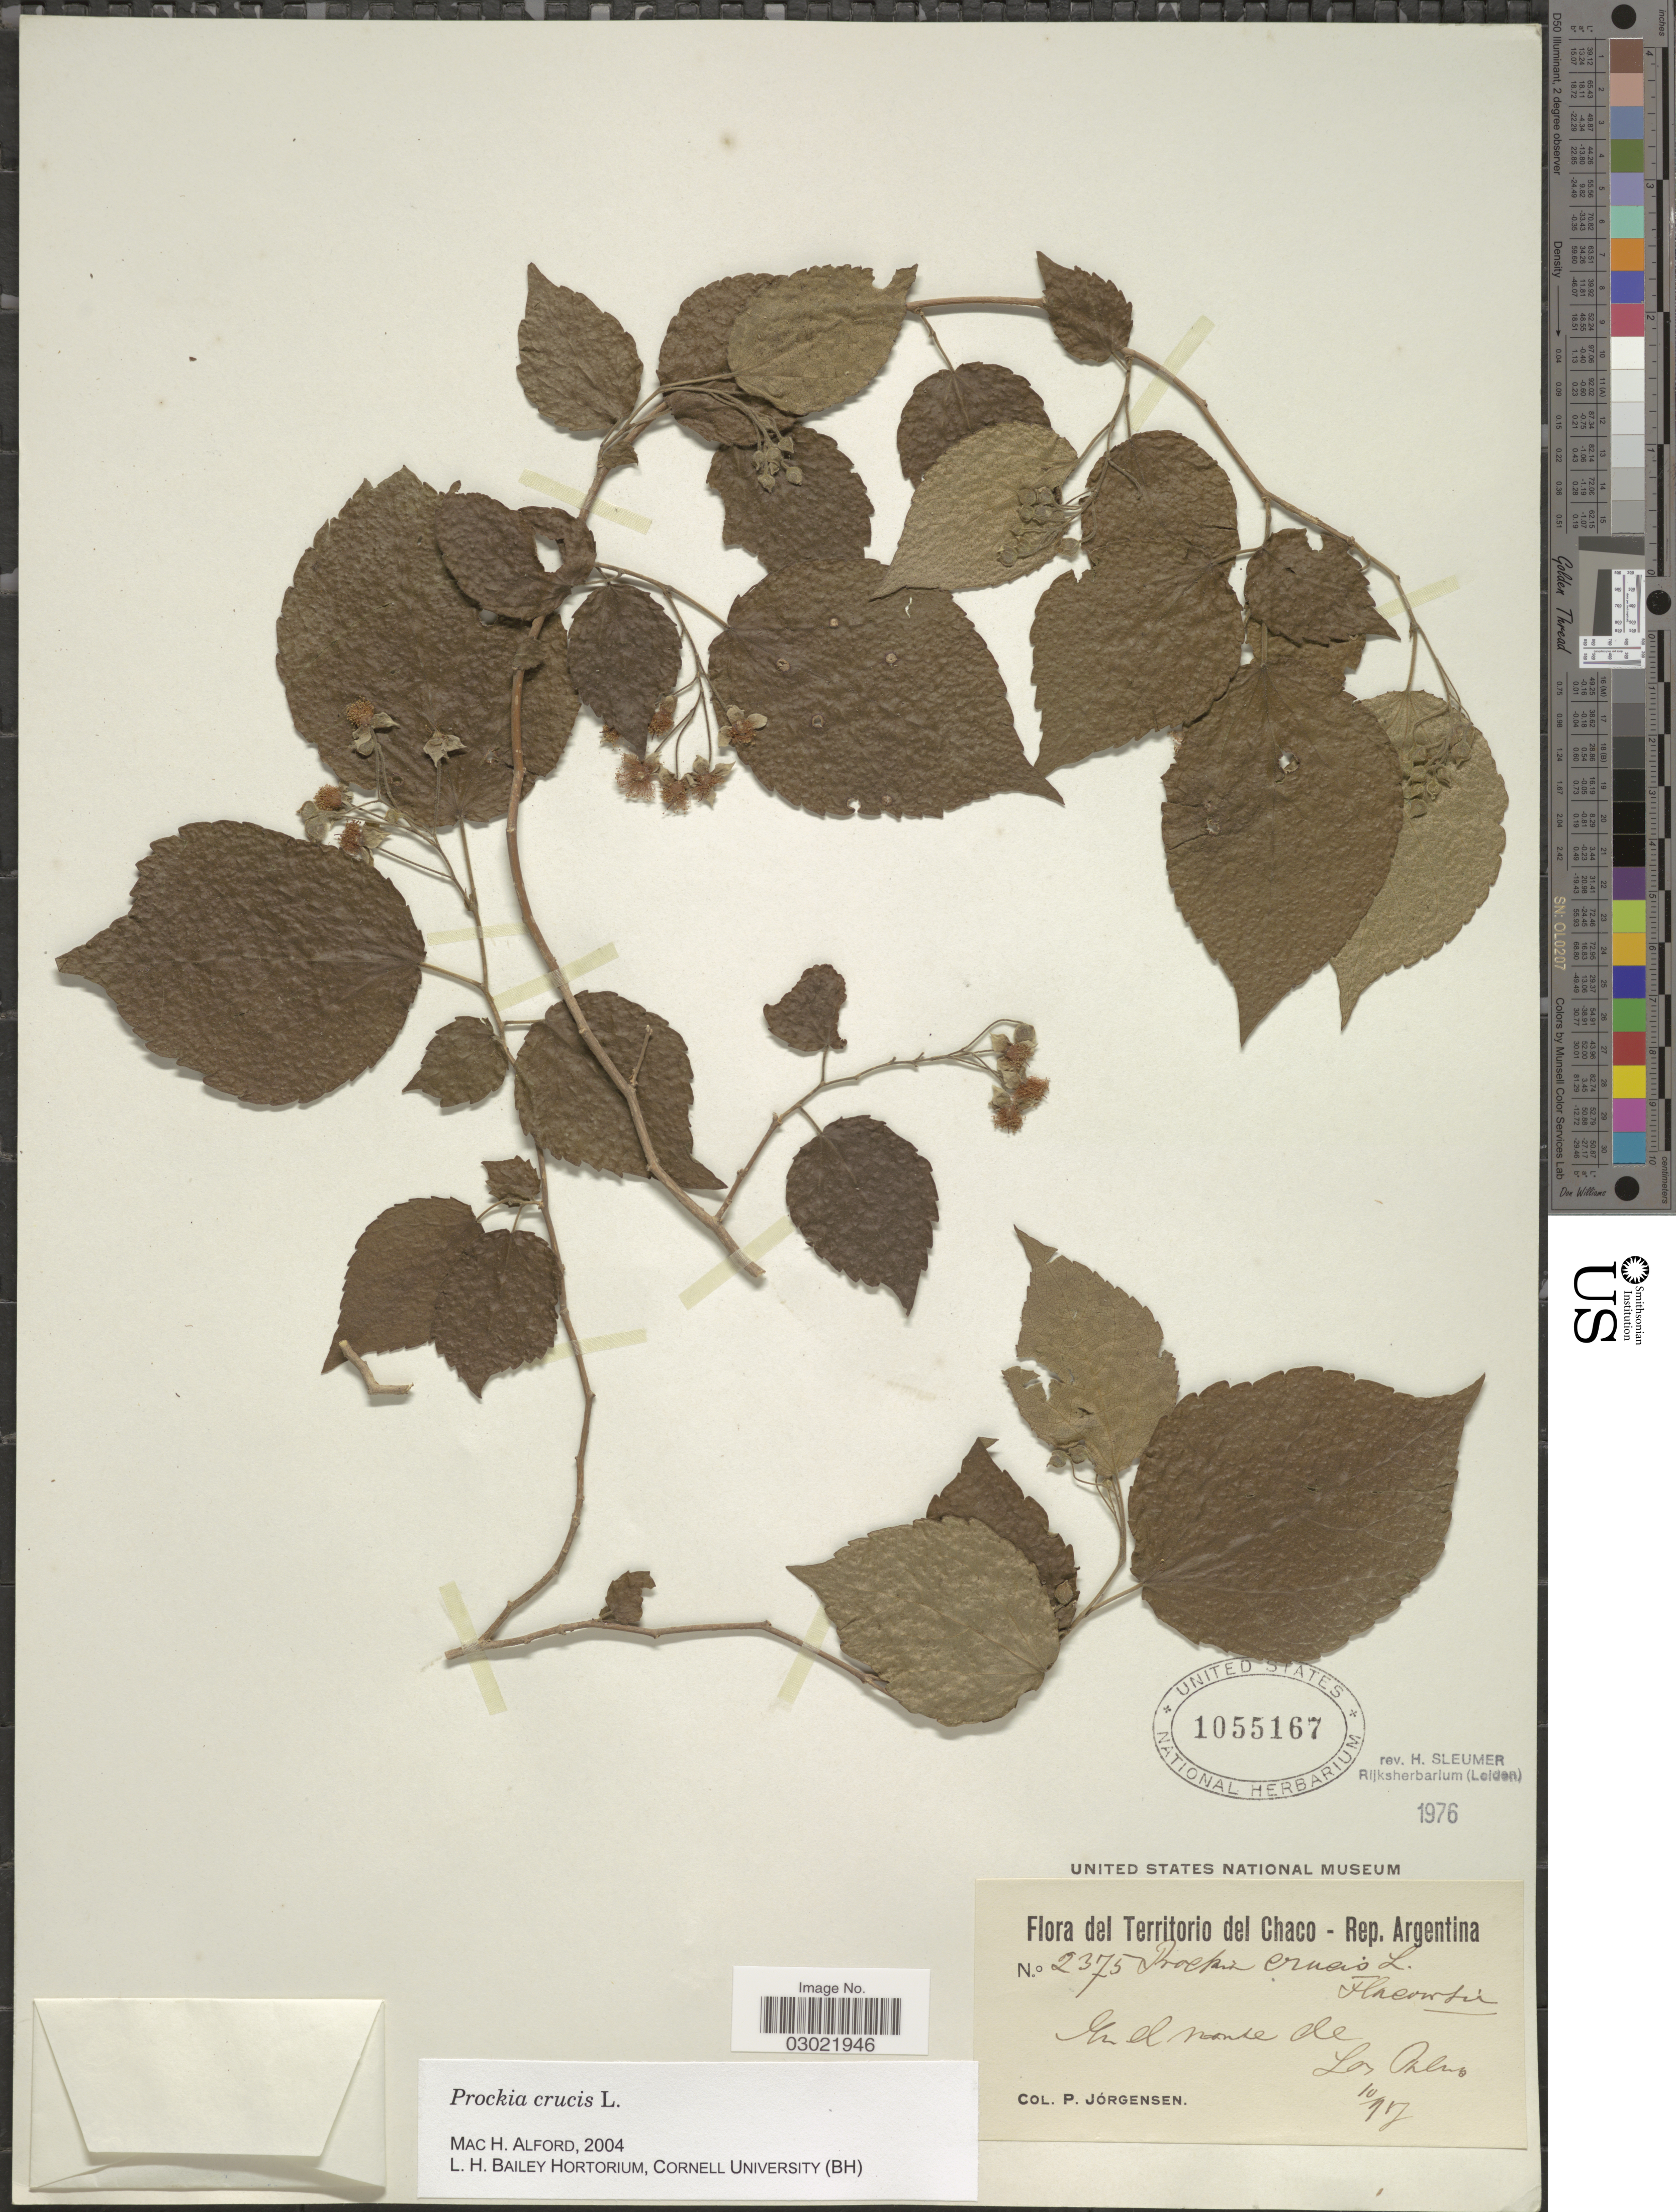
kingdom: Plantae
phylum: Tracheophyta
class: Magnoliopsida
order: Malpighiales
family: Salicaceae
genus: Prockia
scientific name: Prockia crucis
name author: P. Browne ex L.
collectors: P. Jörgensen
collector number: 2375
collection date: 1917-10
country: Argentina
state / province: Chaco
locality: En el monte de Los Palmas.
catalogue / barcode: US 1055167